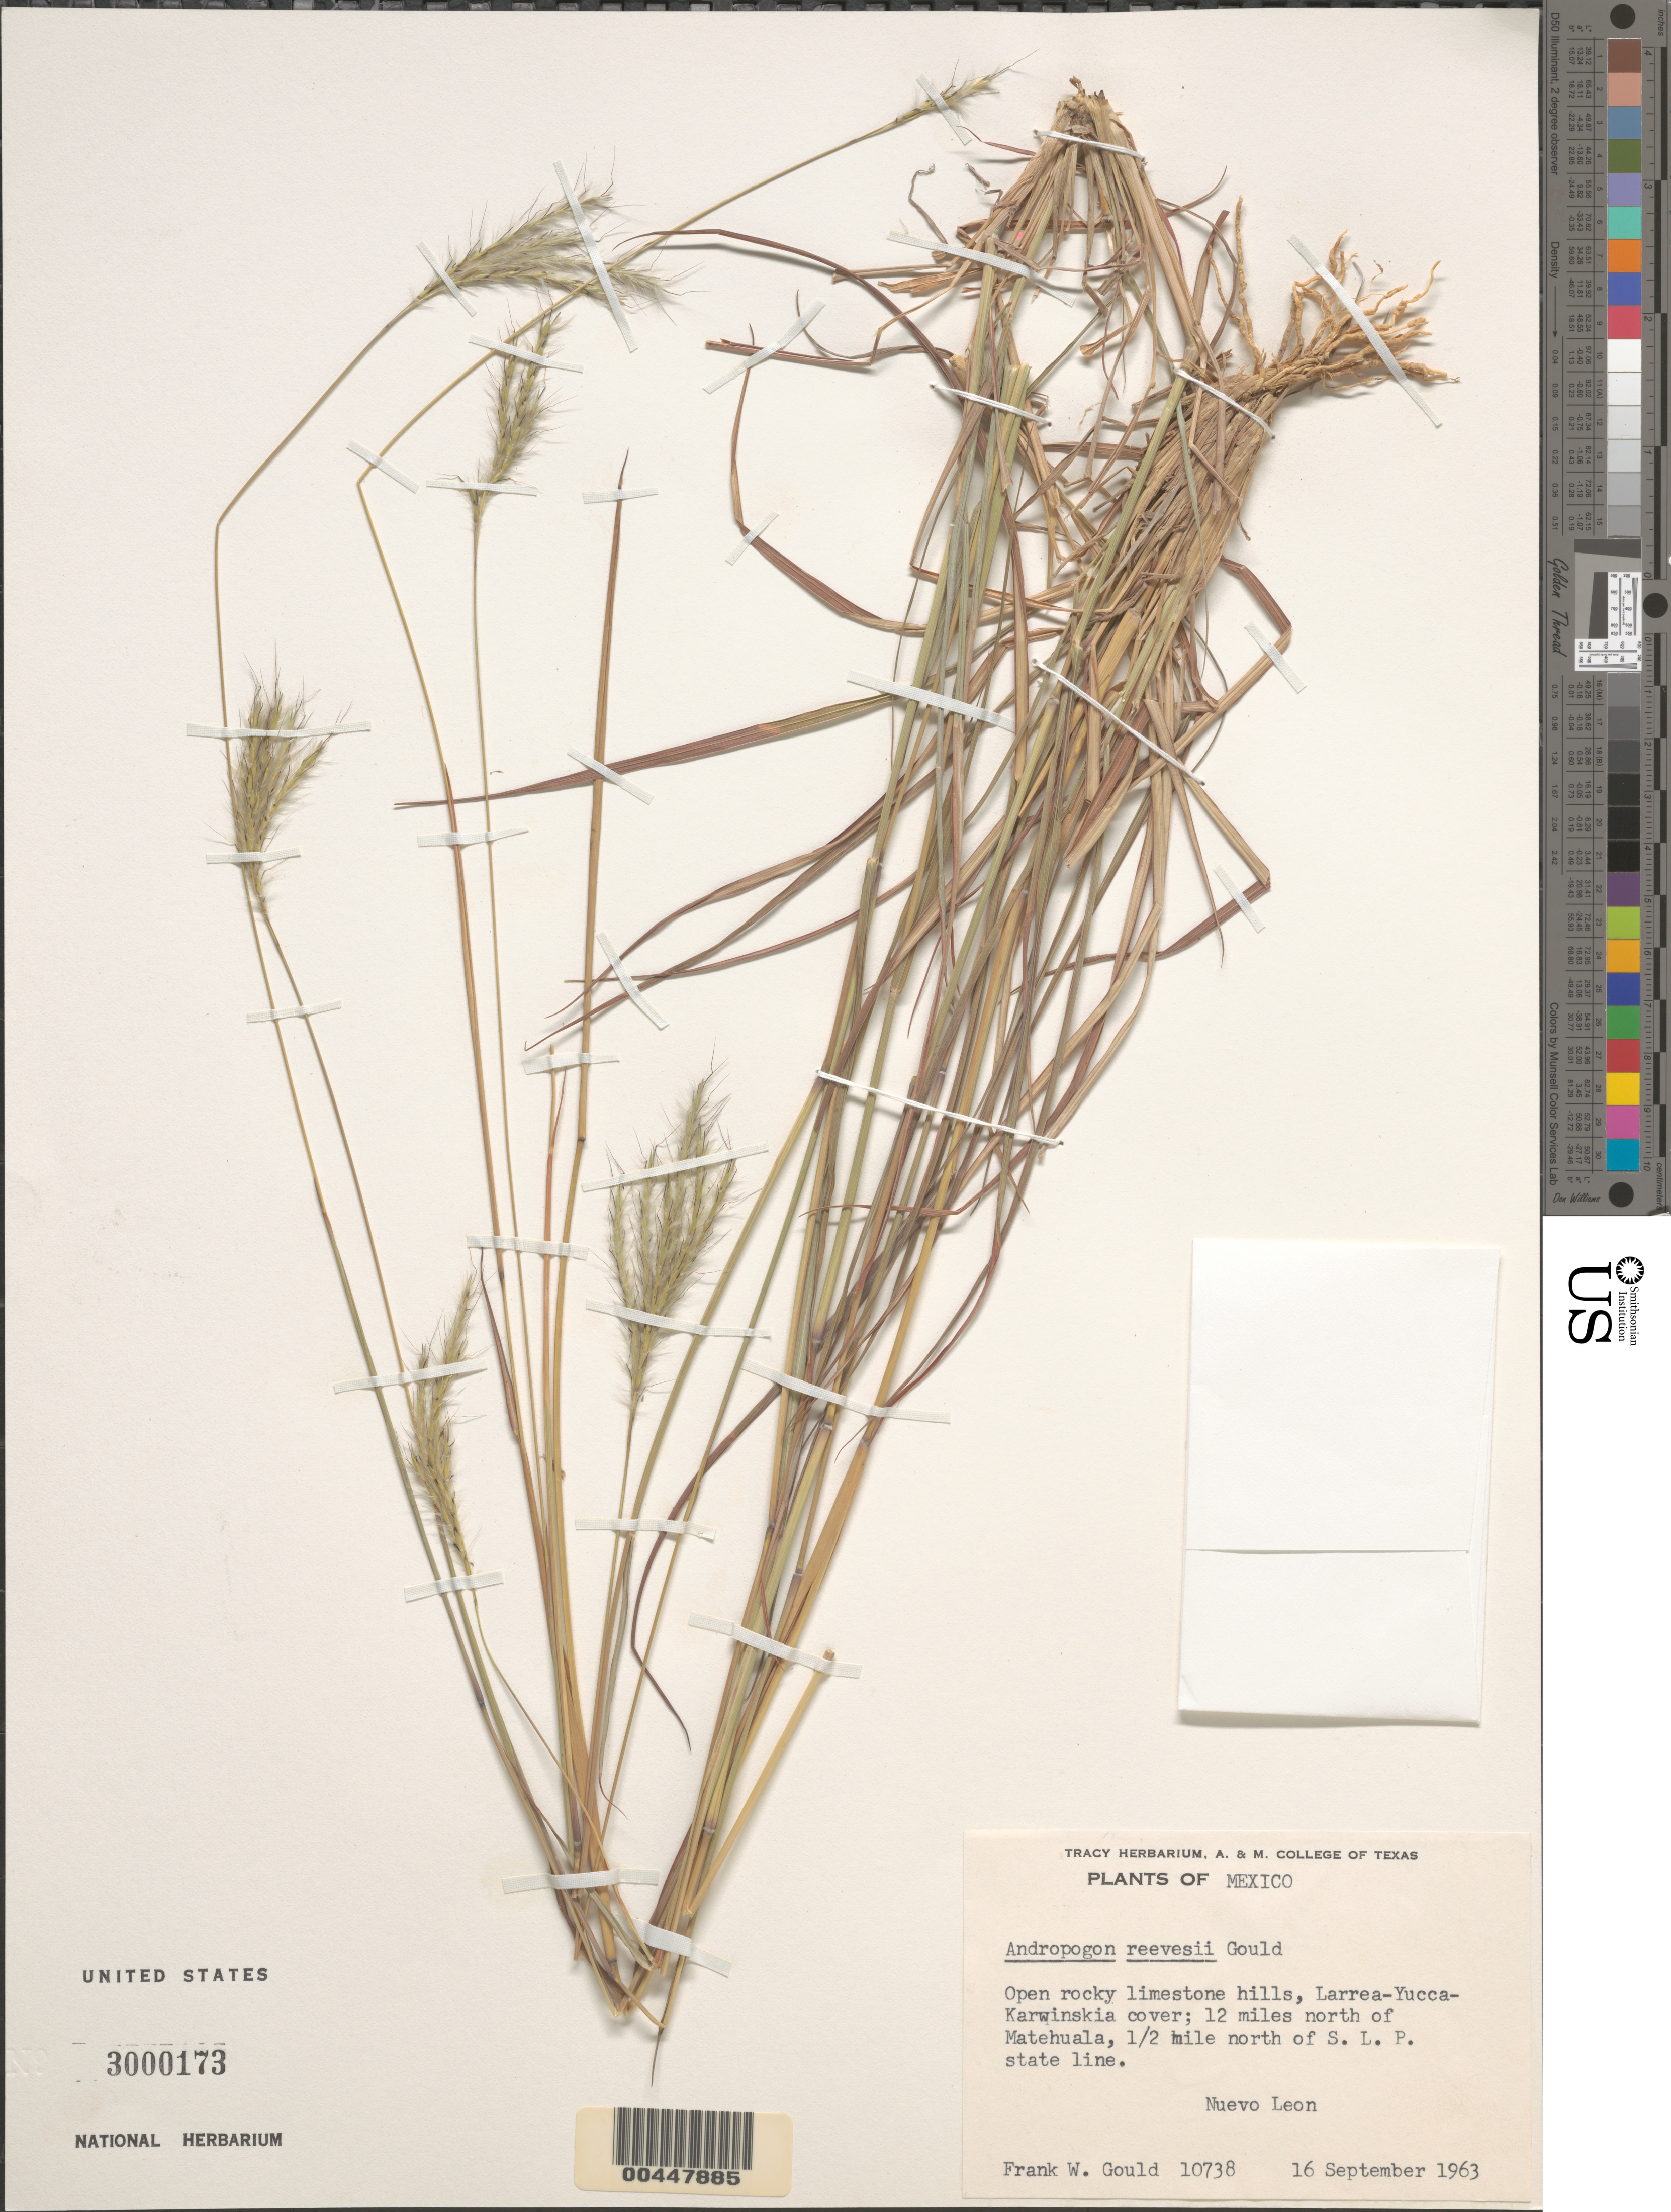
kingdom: Plantae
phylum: Tracheophyta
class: Liliopsida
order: Poales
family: Poaceae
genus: Andropogon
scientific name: Andropogon reevesii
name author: Gould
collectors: F. W. Gould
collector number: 10738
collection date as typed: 16 Sep 1963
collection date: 1963-09-16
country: Mexico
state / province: Nuevo León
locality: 12 miles N of Matehuala, .5 miles N of San Luis Potosi state line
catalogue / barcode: US 3000173